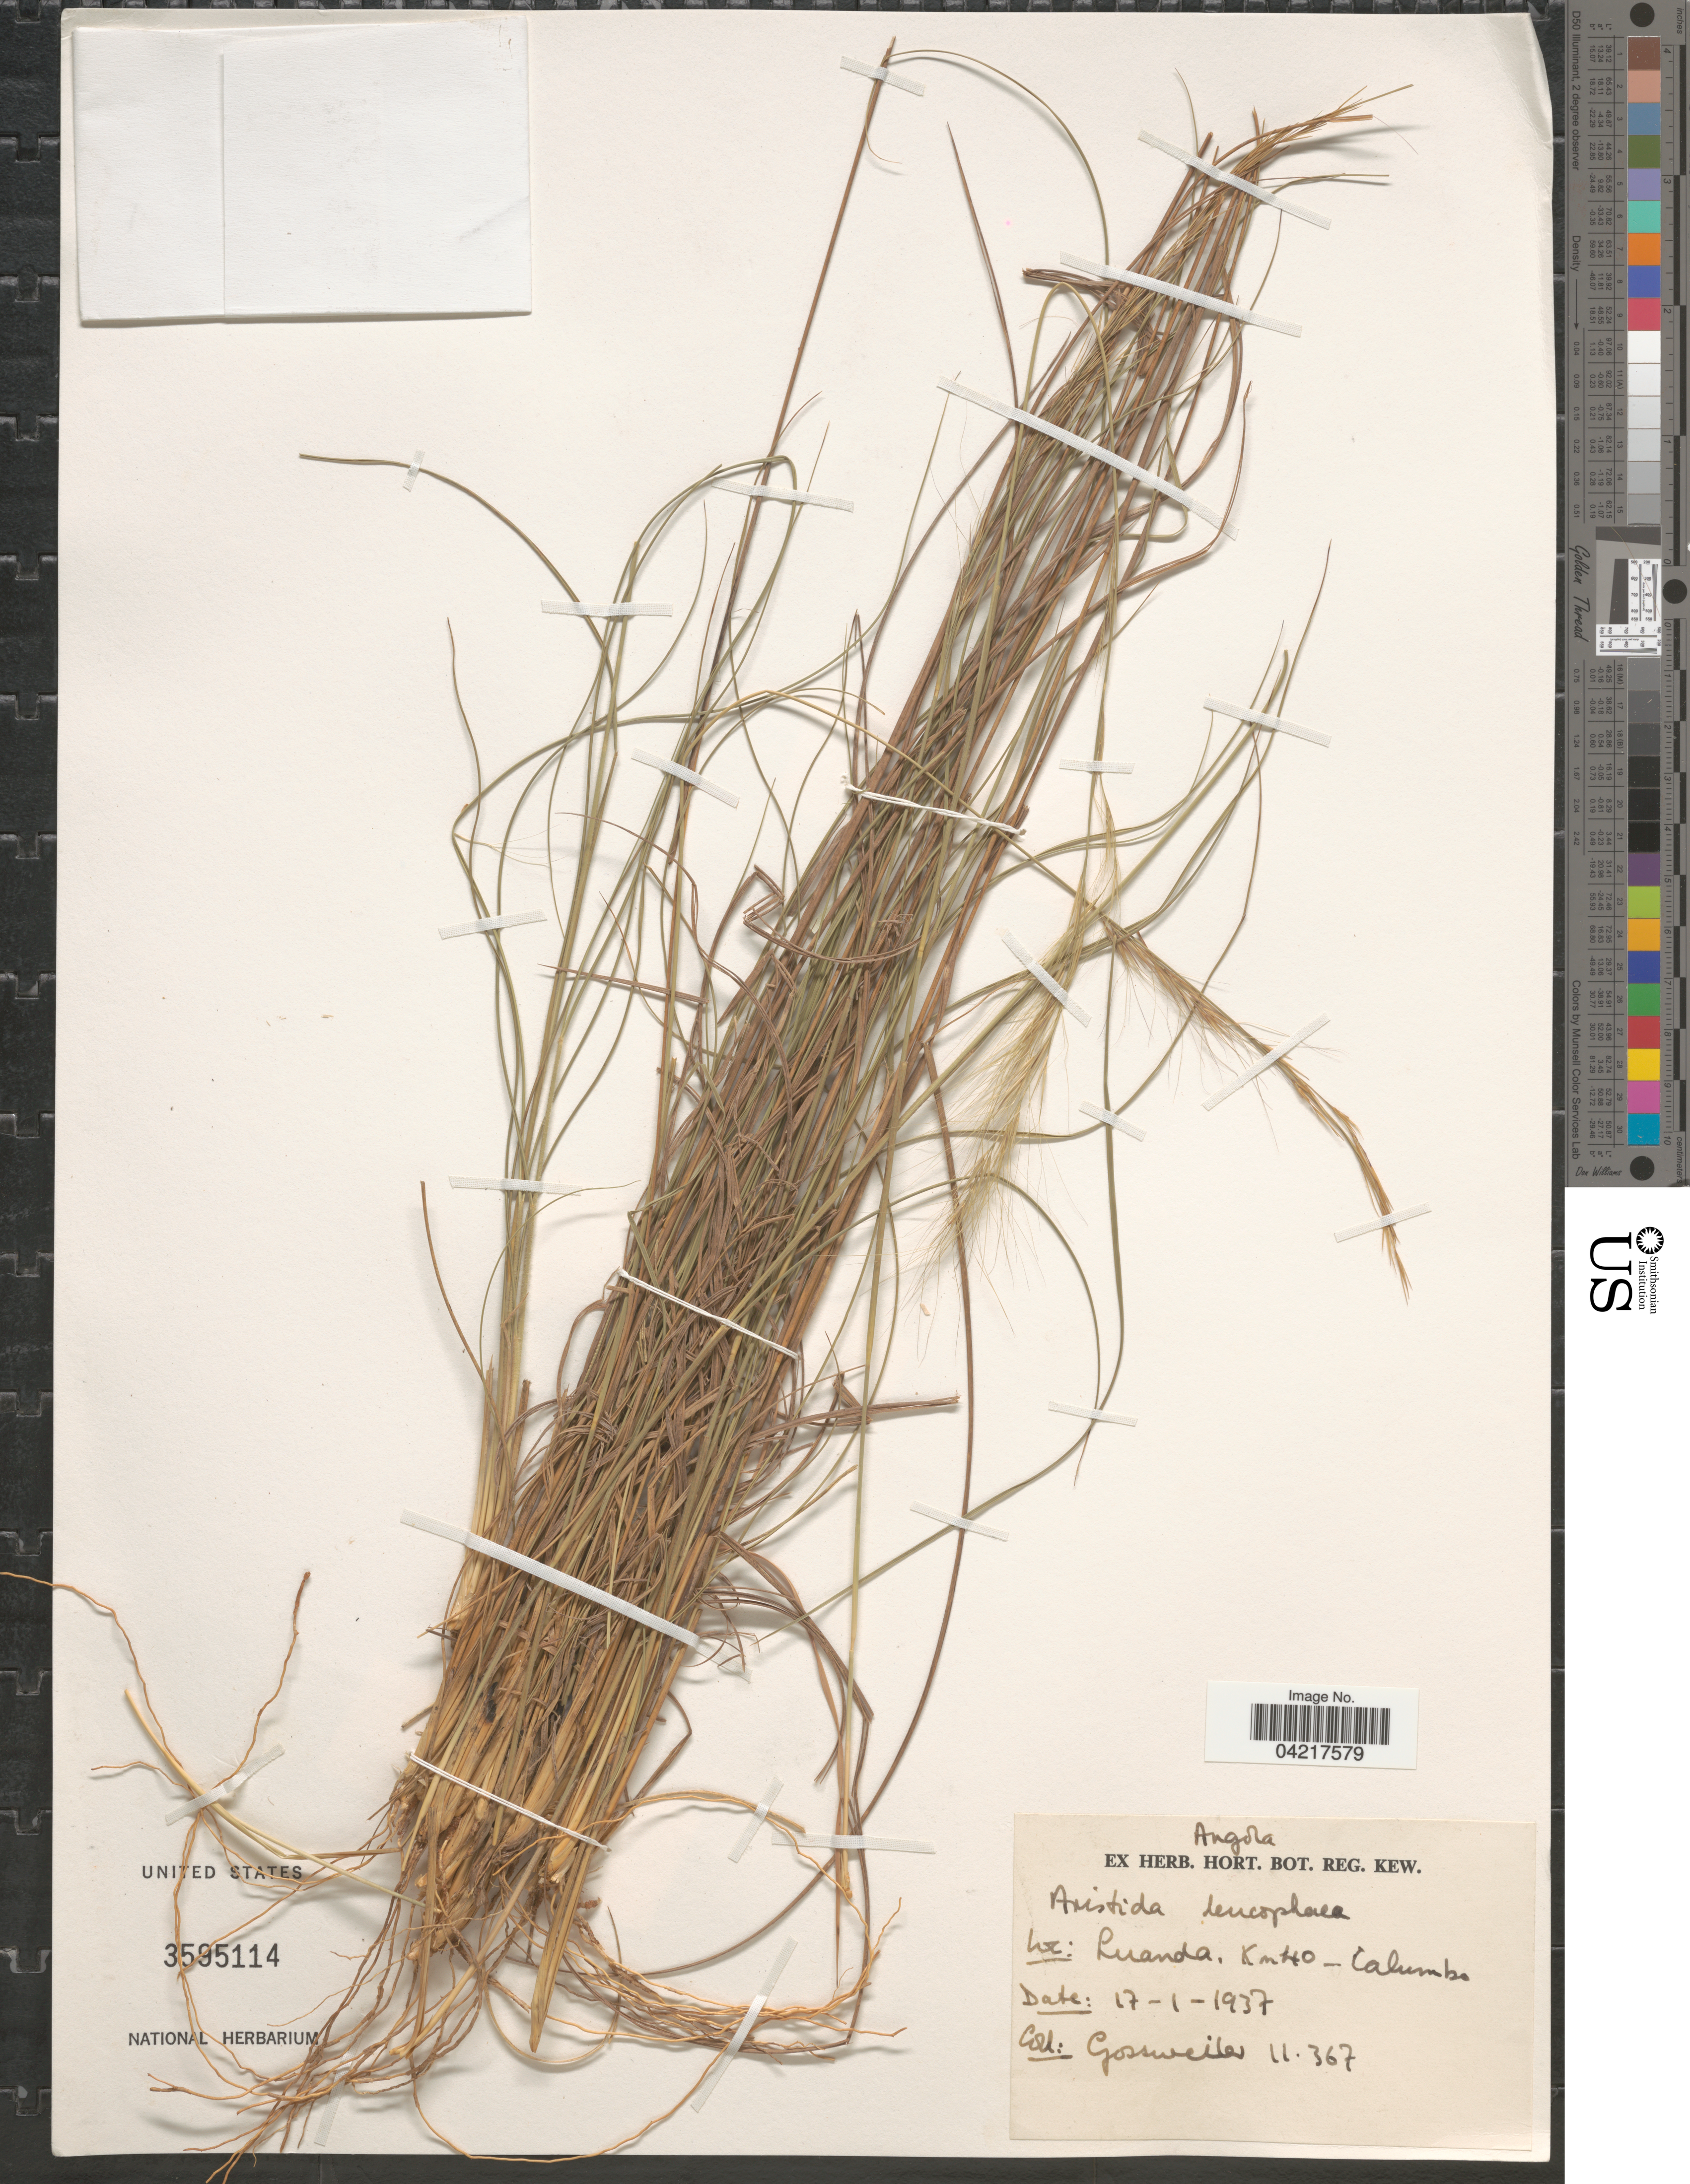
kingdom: Plantae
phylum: Tracheophyta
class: Liliopsida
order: Poales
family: Poaceae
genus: Aristida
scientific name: Aristida leucophaea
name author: Henr.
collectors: -. Gossweiler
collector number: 11367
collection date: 1937-01-17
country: Angola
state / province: Luanda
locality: Km 40 - Calumba.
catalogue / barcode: US 3595114